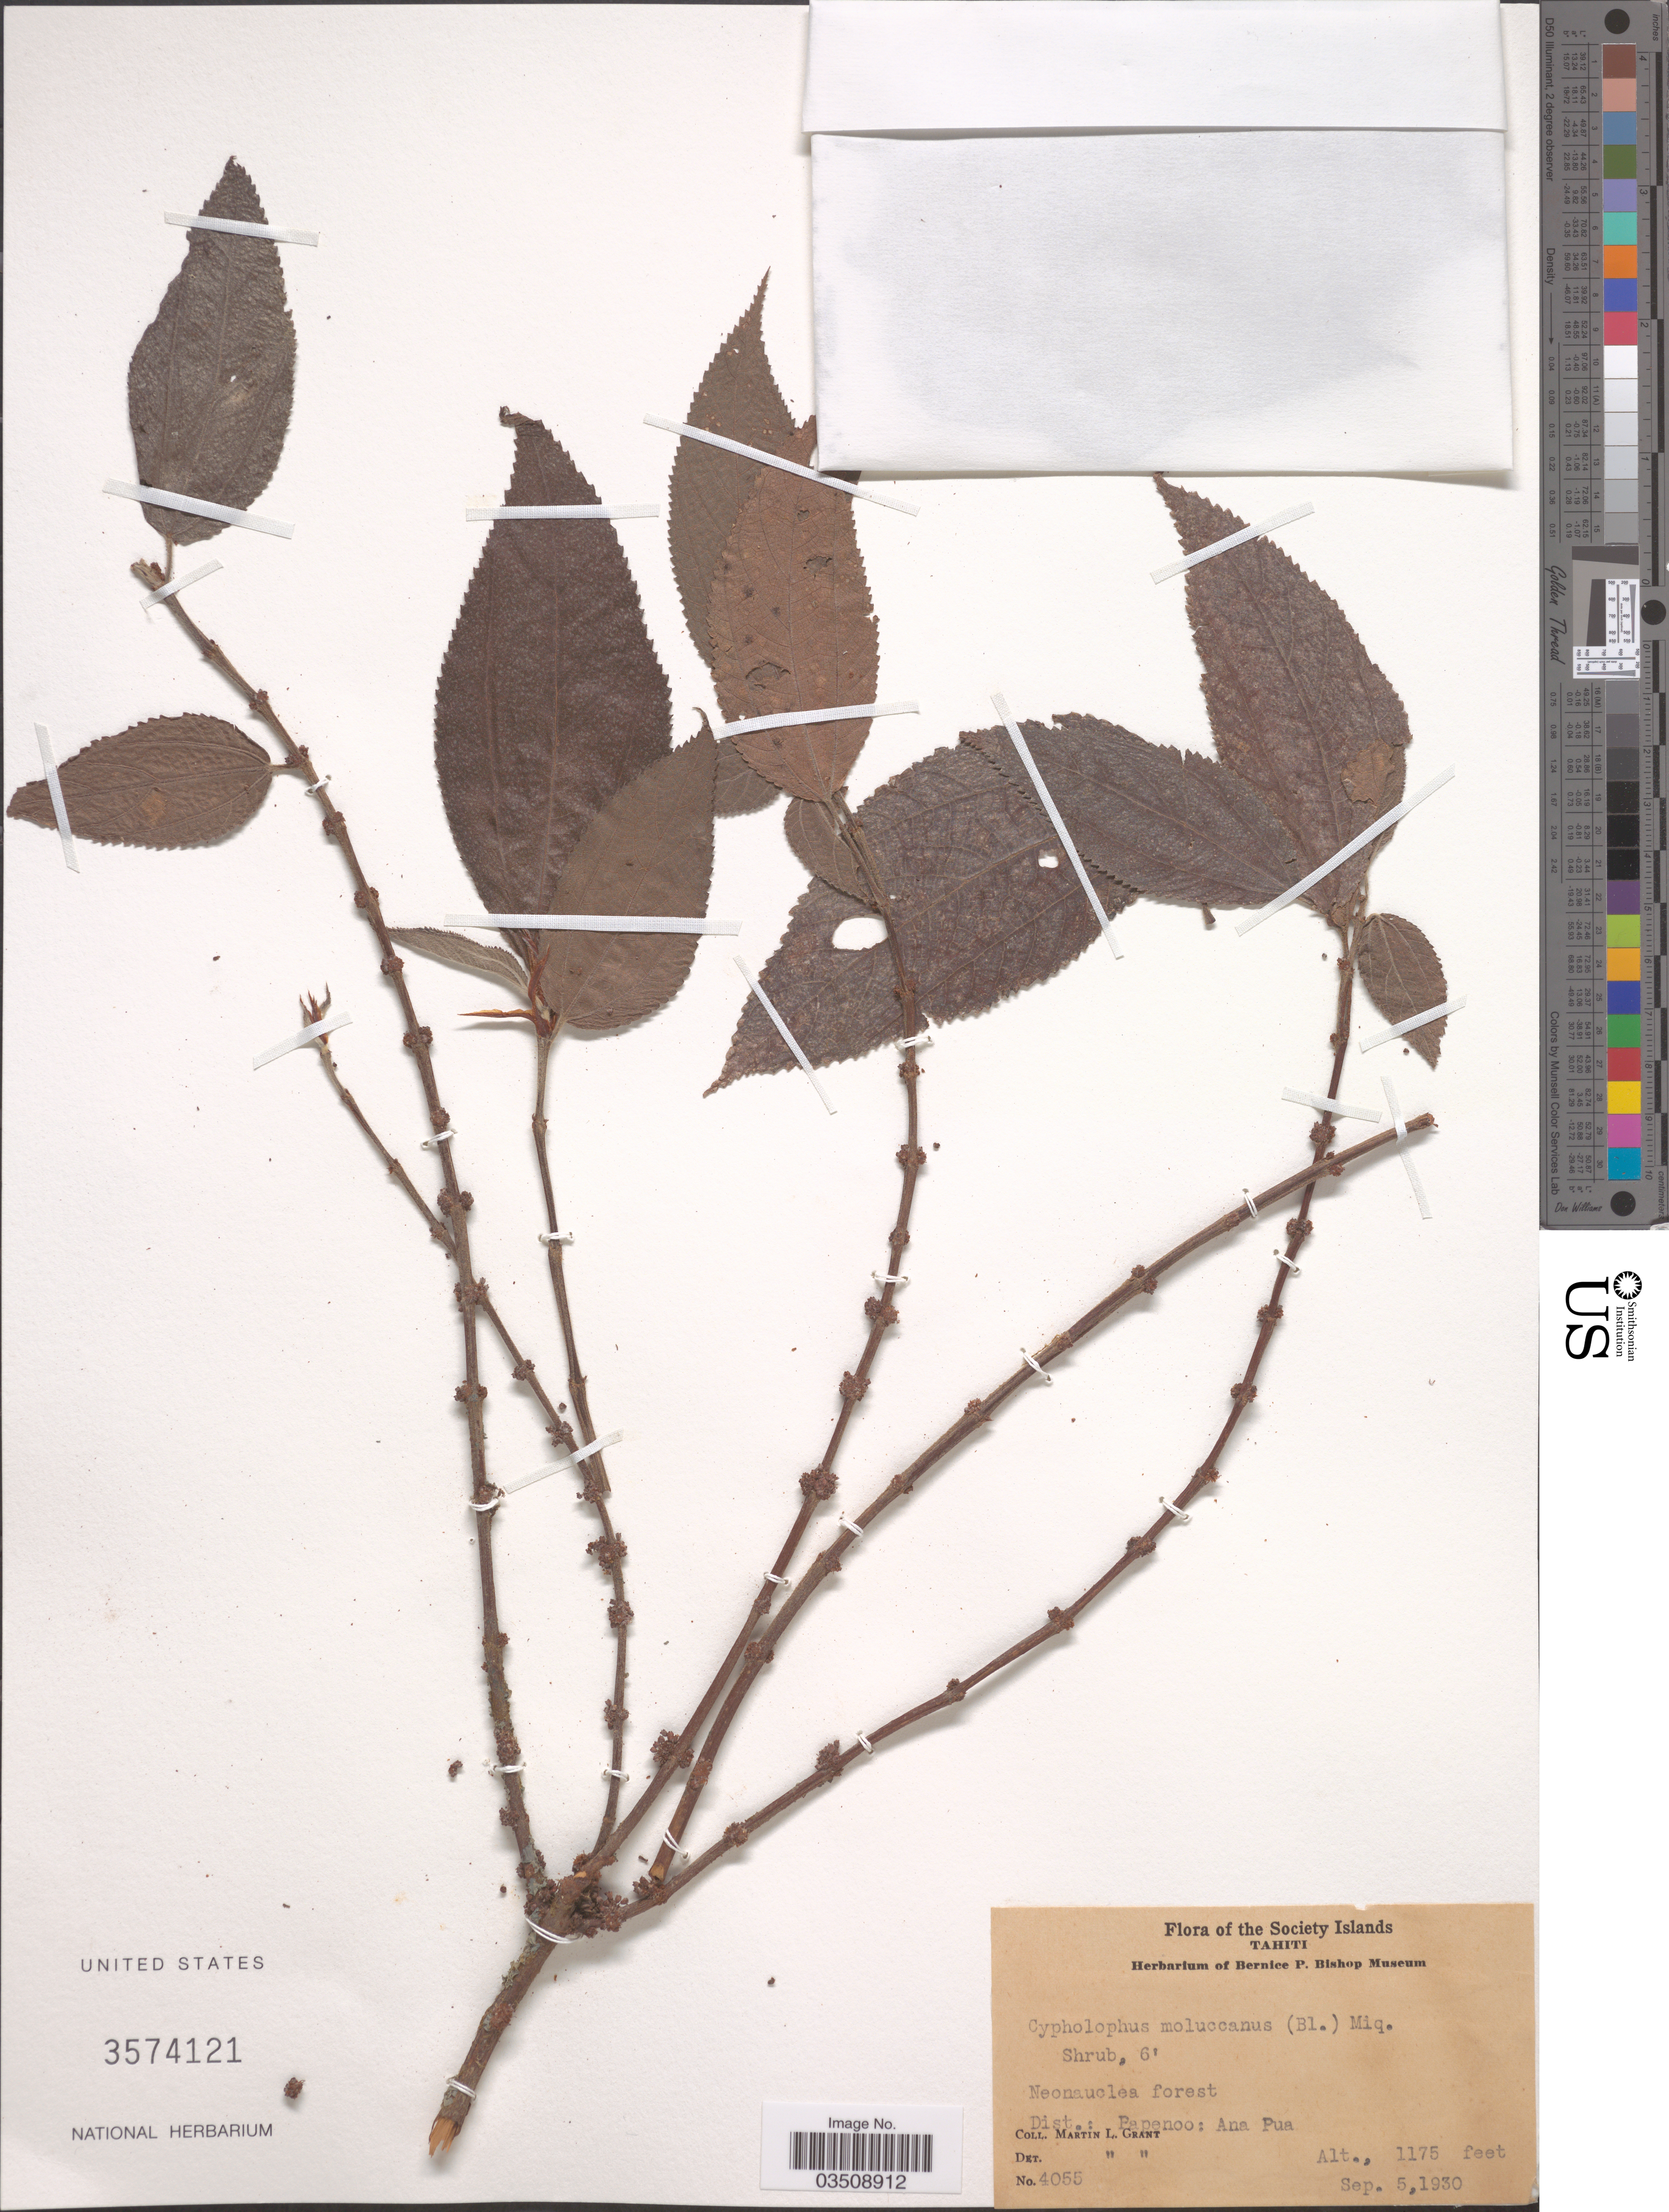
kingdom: Plantae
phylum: Tracheophyta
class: Magnoliopsida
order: Rosales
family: Urticaceae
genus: Cypholophus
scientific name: Cypholophus moluccanus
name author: (Blume) Miq.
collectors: M. L. Grant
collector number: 4055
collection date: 1930-09-05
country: French Polynesia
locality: Society Islands. Tahiti. Neonauclea forest. Dist.: Papenoo: Ana Pua.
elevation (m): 358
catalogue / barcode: US 3574121